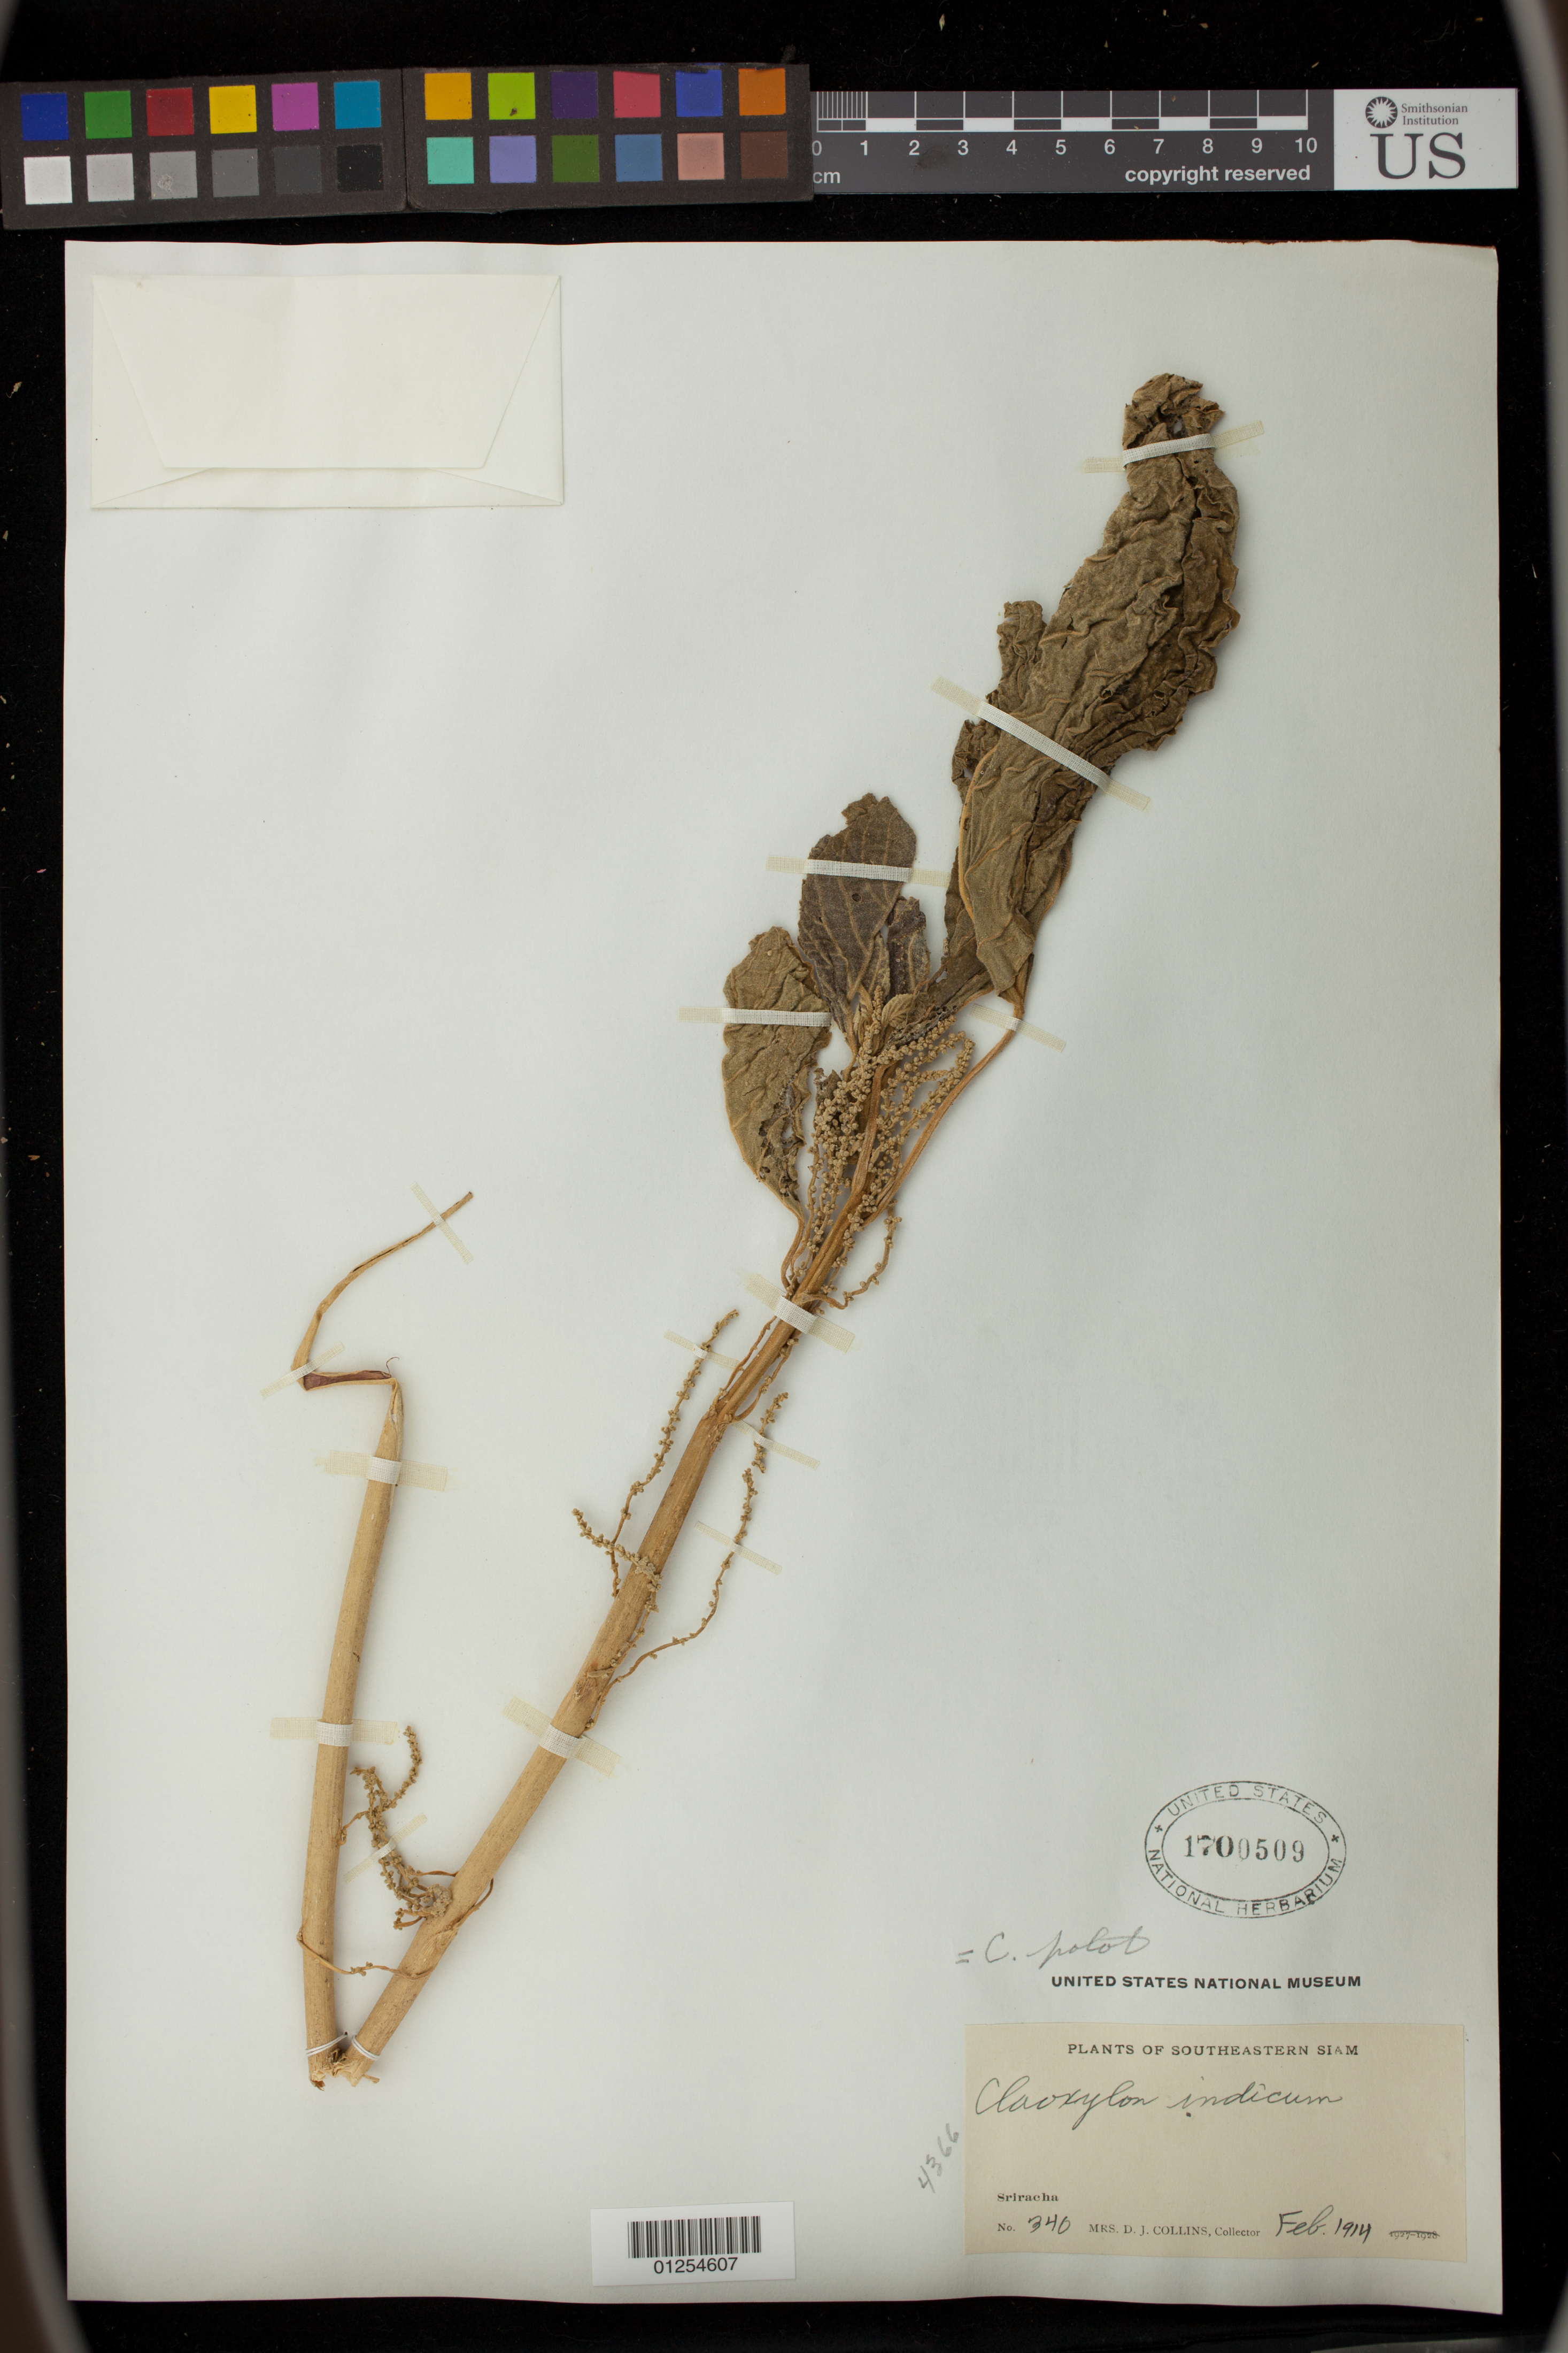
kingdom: Plantae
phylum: Tracheophyta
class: Magnoliopsida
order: Malpighiales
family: Euphorbiaceae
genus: Claoxylon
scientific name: Claoxylon indicum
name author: (Reinw. ex Blume) Hassk.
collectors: Mrs. D. J. Collins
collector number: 340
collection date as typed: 1914-02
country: Thailand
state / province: Chon Buri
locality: Sriracha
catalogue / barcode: US 1700509